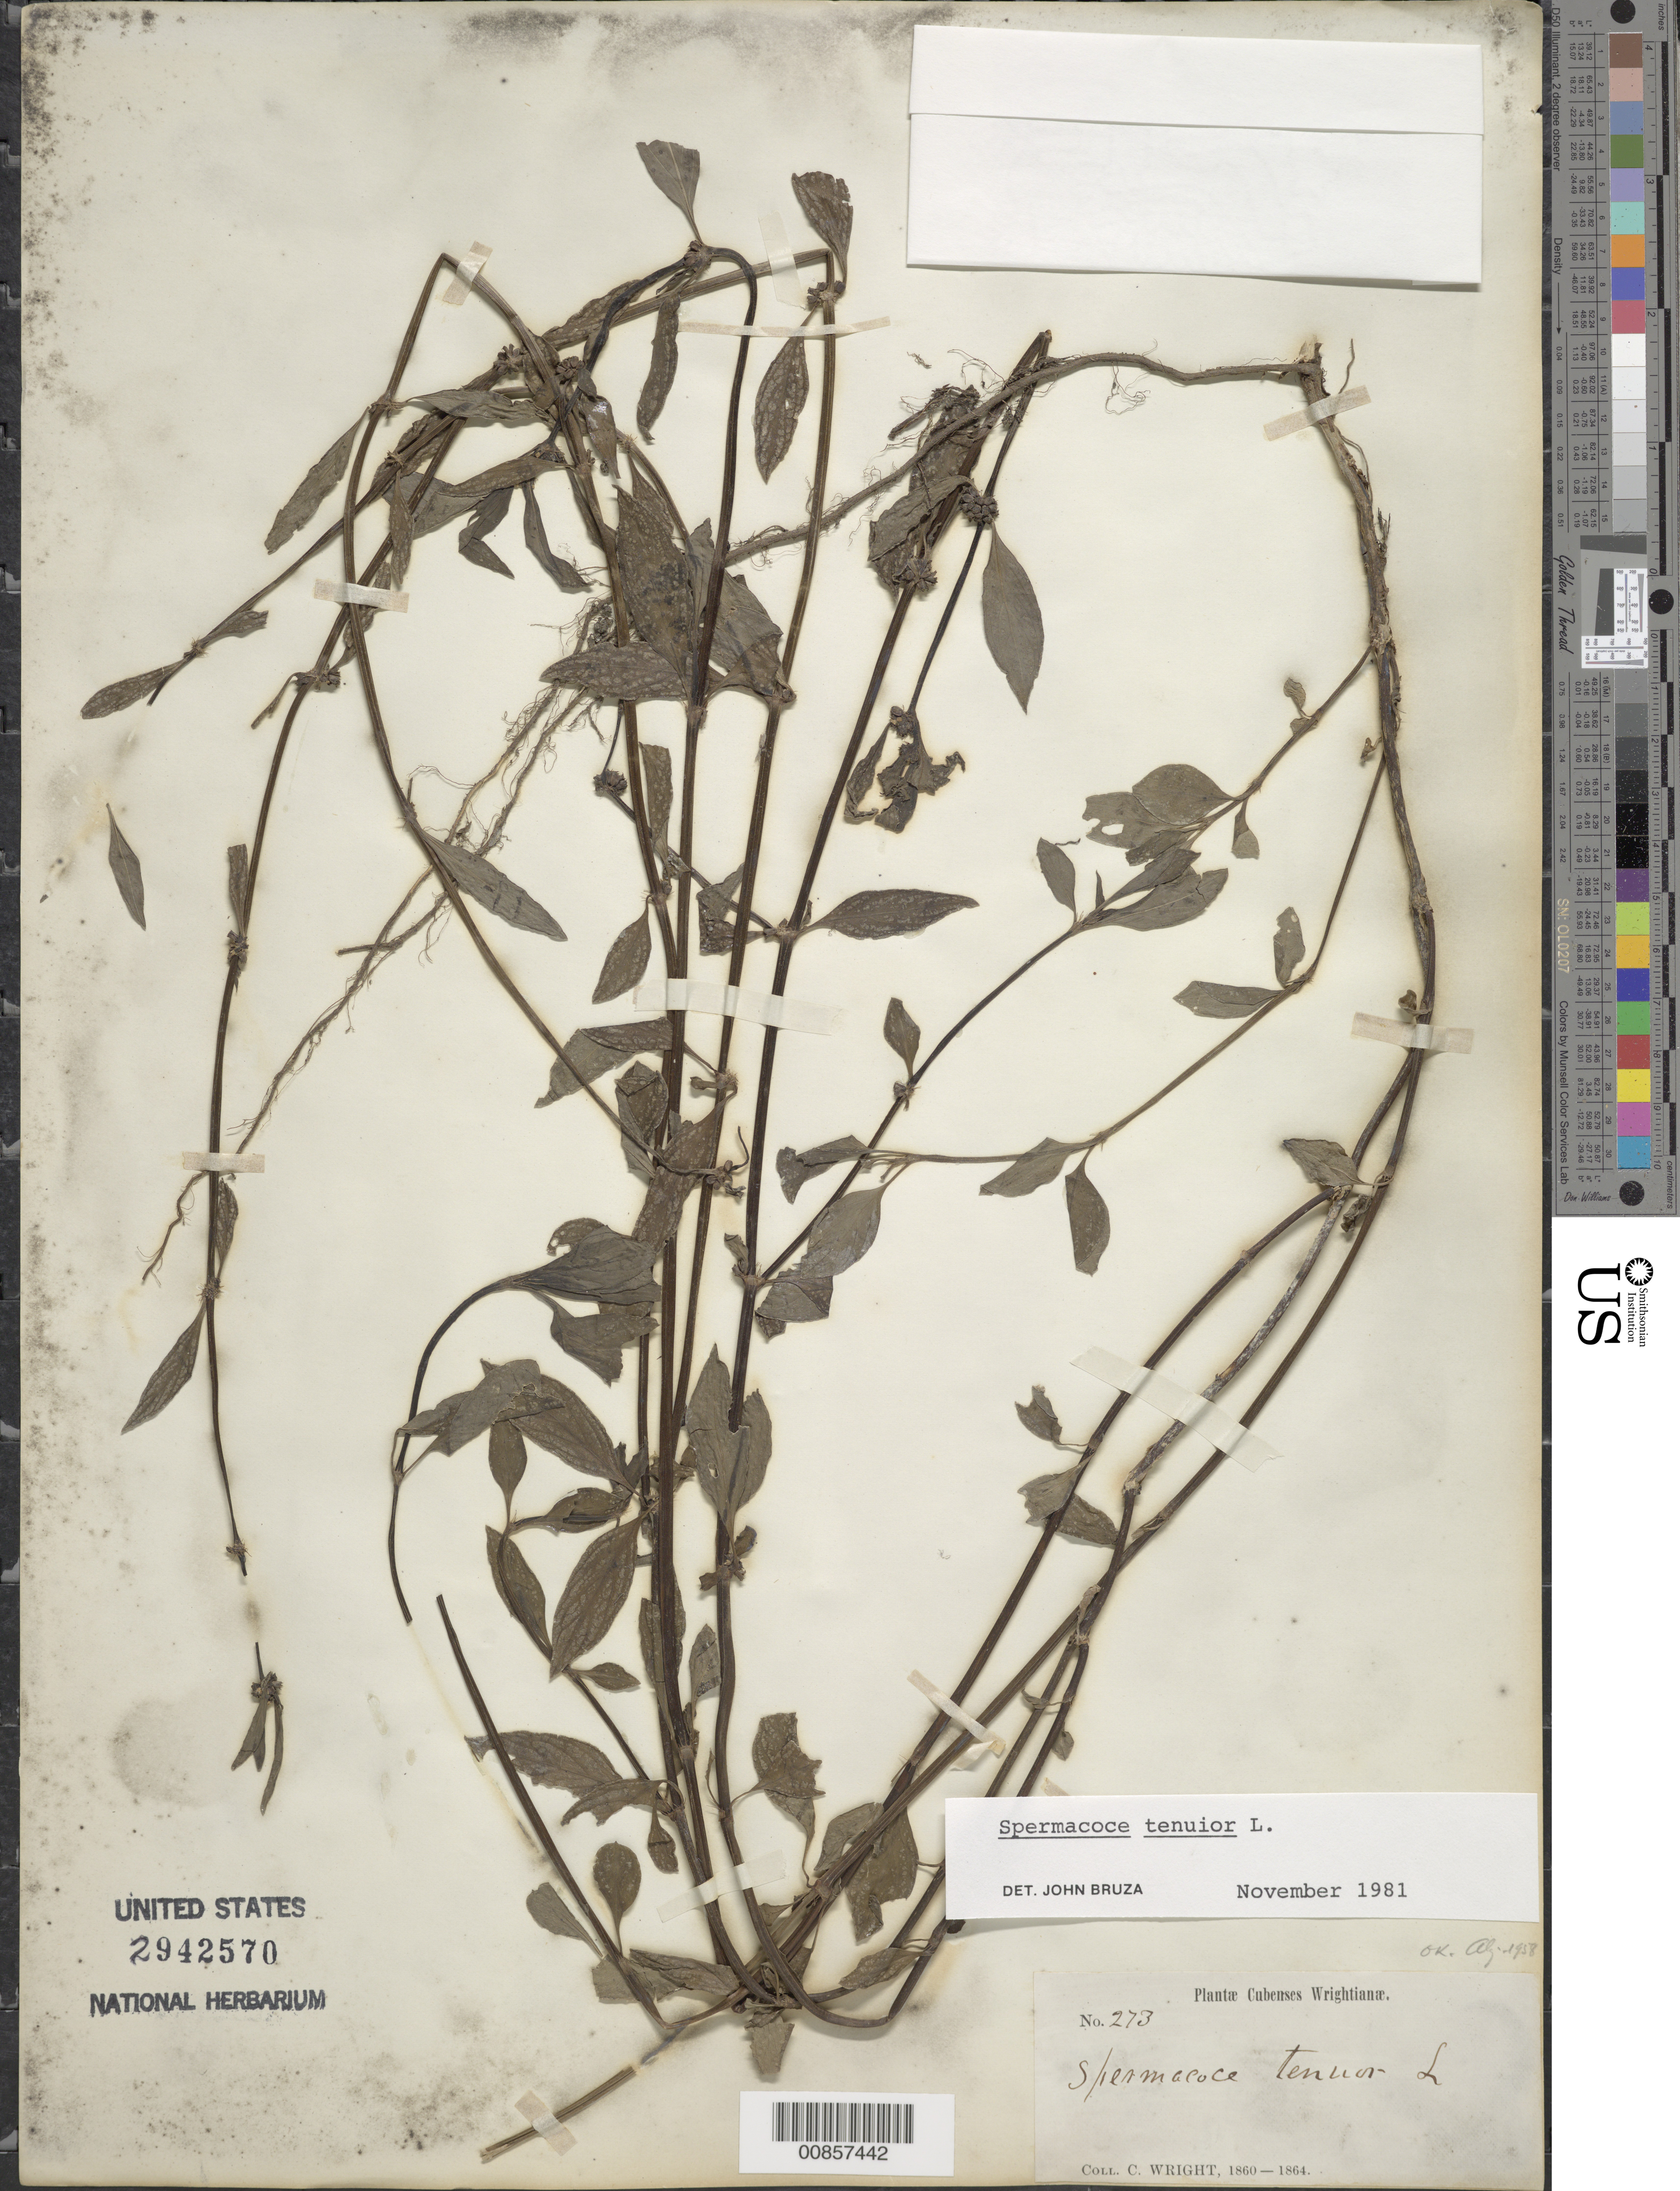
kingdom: Plantae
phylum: Tracheophyta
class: Magnoliopsida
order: Gentianales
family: Rubiaceae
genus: Spermacoce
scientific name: Spermacoce tenuior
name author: L.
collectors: C. Wright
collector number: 273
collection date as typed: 1860 to -- --- 1864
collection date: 1860/1864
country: Cuba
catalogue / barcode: US 2942570